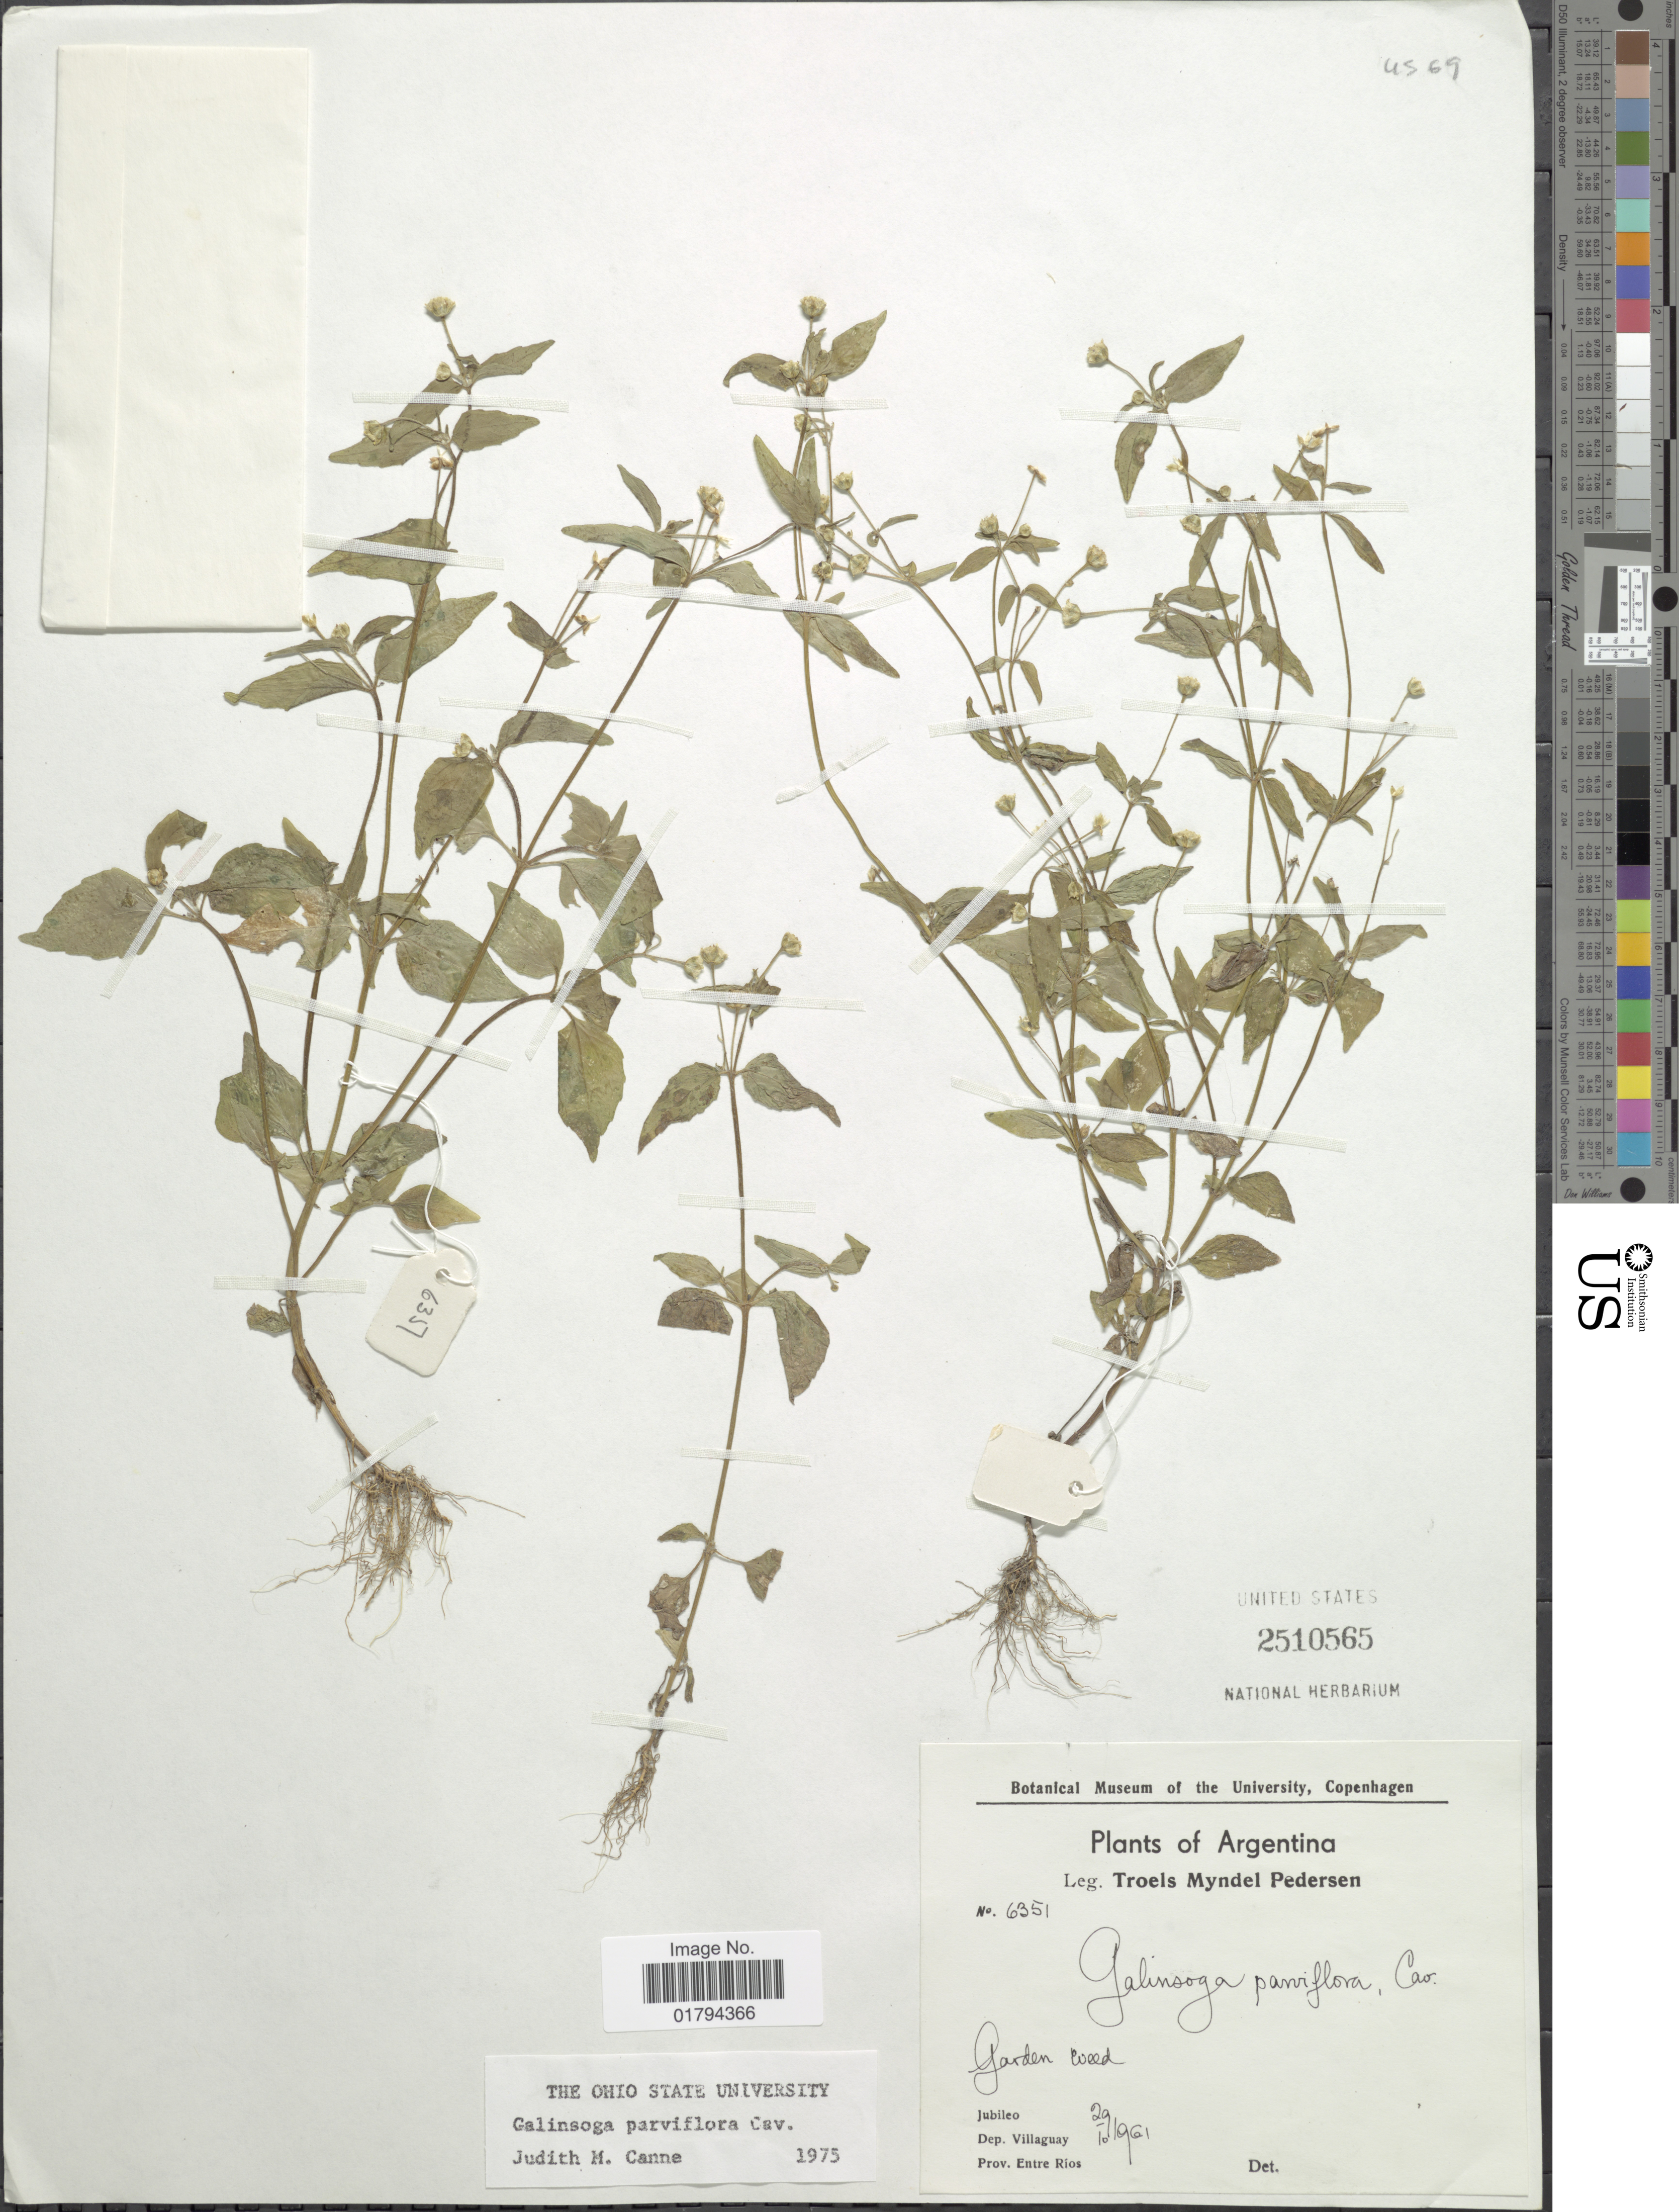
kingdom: Plantae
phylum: Tracheophyta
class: Magnoliopsida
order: Asterales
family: Asteraceae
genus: Galinsoga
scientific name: Galinsoga parviflora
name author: Cav.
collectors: T. Pederson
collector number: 6351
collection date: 1961-10-29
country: Argentina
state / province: Entre Rios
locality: Garden weed, Jubileo, Dep. Villaguay.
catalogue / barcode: US 2510565